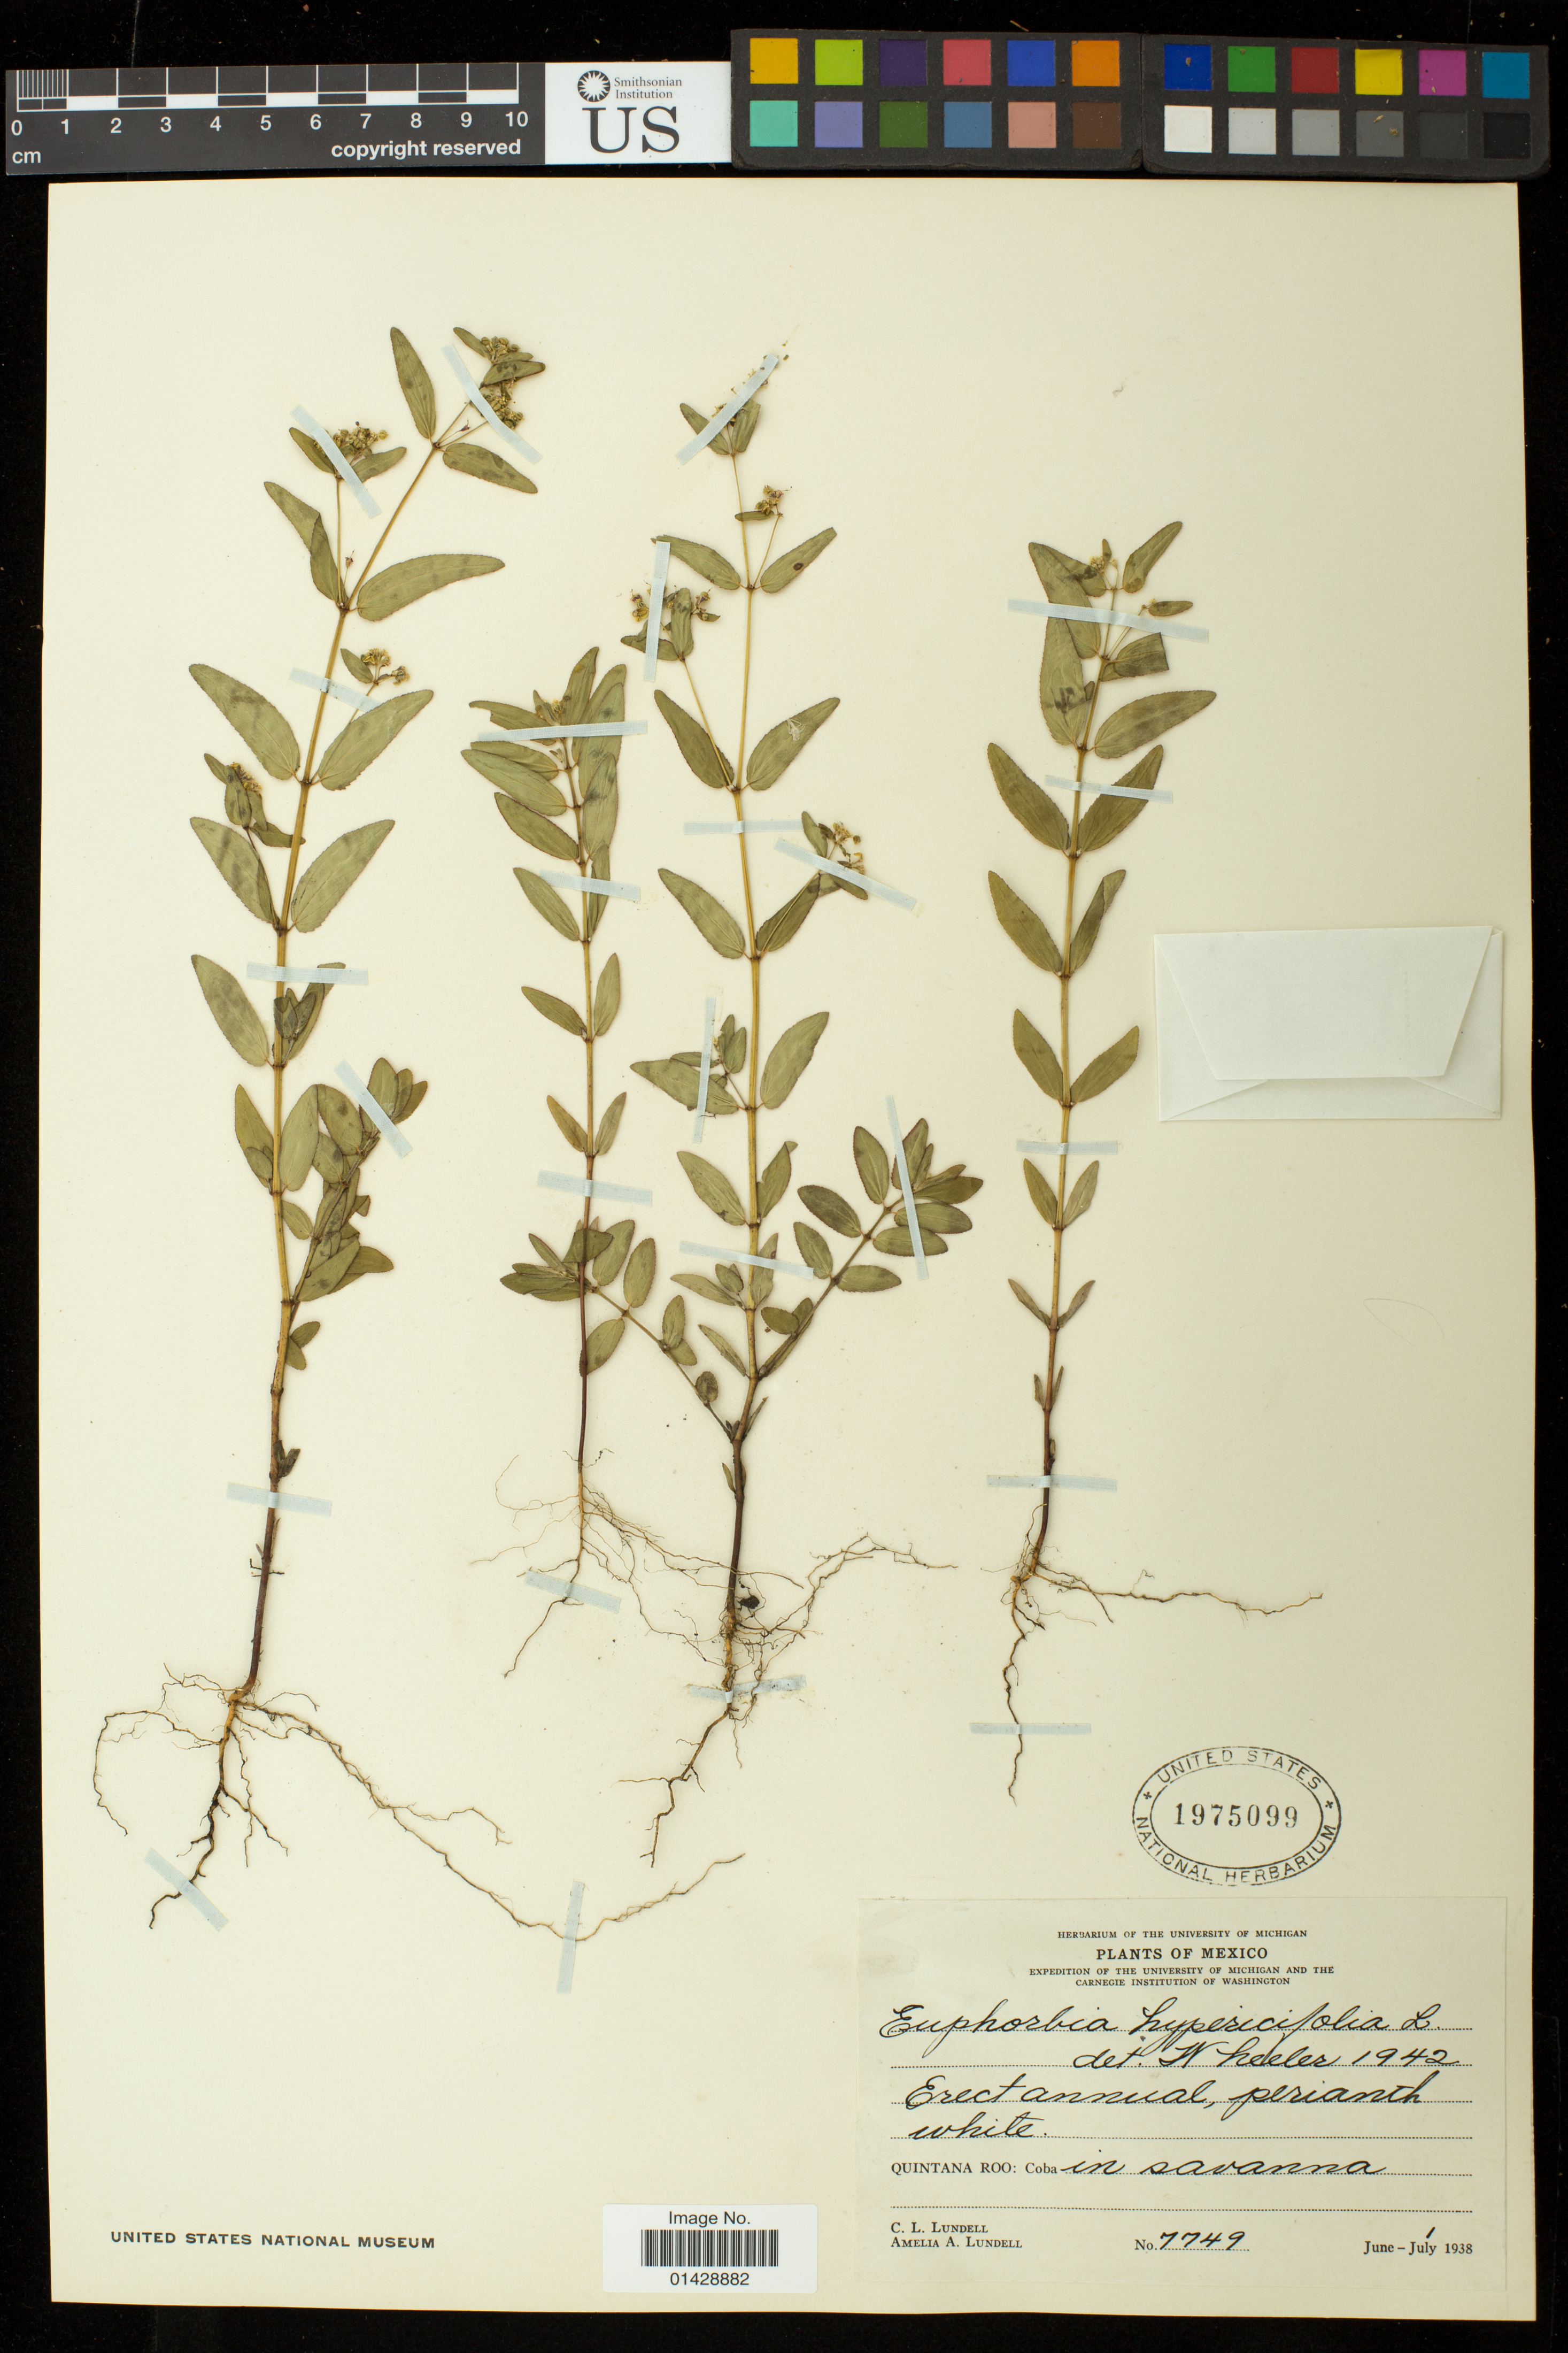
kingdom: Plantae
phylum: Tracheophyta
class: Magnoliopsida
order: Malpighiales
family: Euphorbiaceae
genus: Euphorbia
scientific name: Euphorbia lasiocarpa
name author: Klotzsch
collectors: C. L. Lundell & A. A. Lundell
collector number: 7749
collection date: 1938-07-01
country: Mexico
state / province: Quintana Roo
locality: Coba in savanna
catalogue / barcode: US 1975099